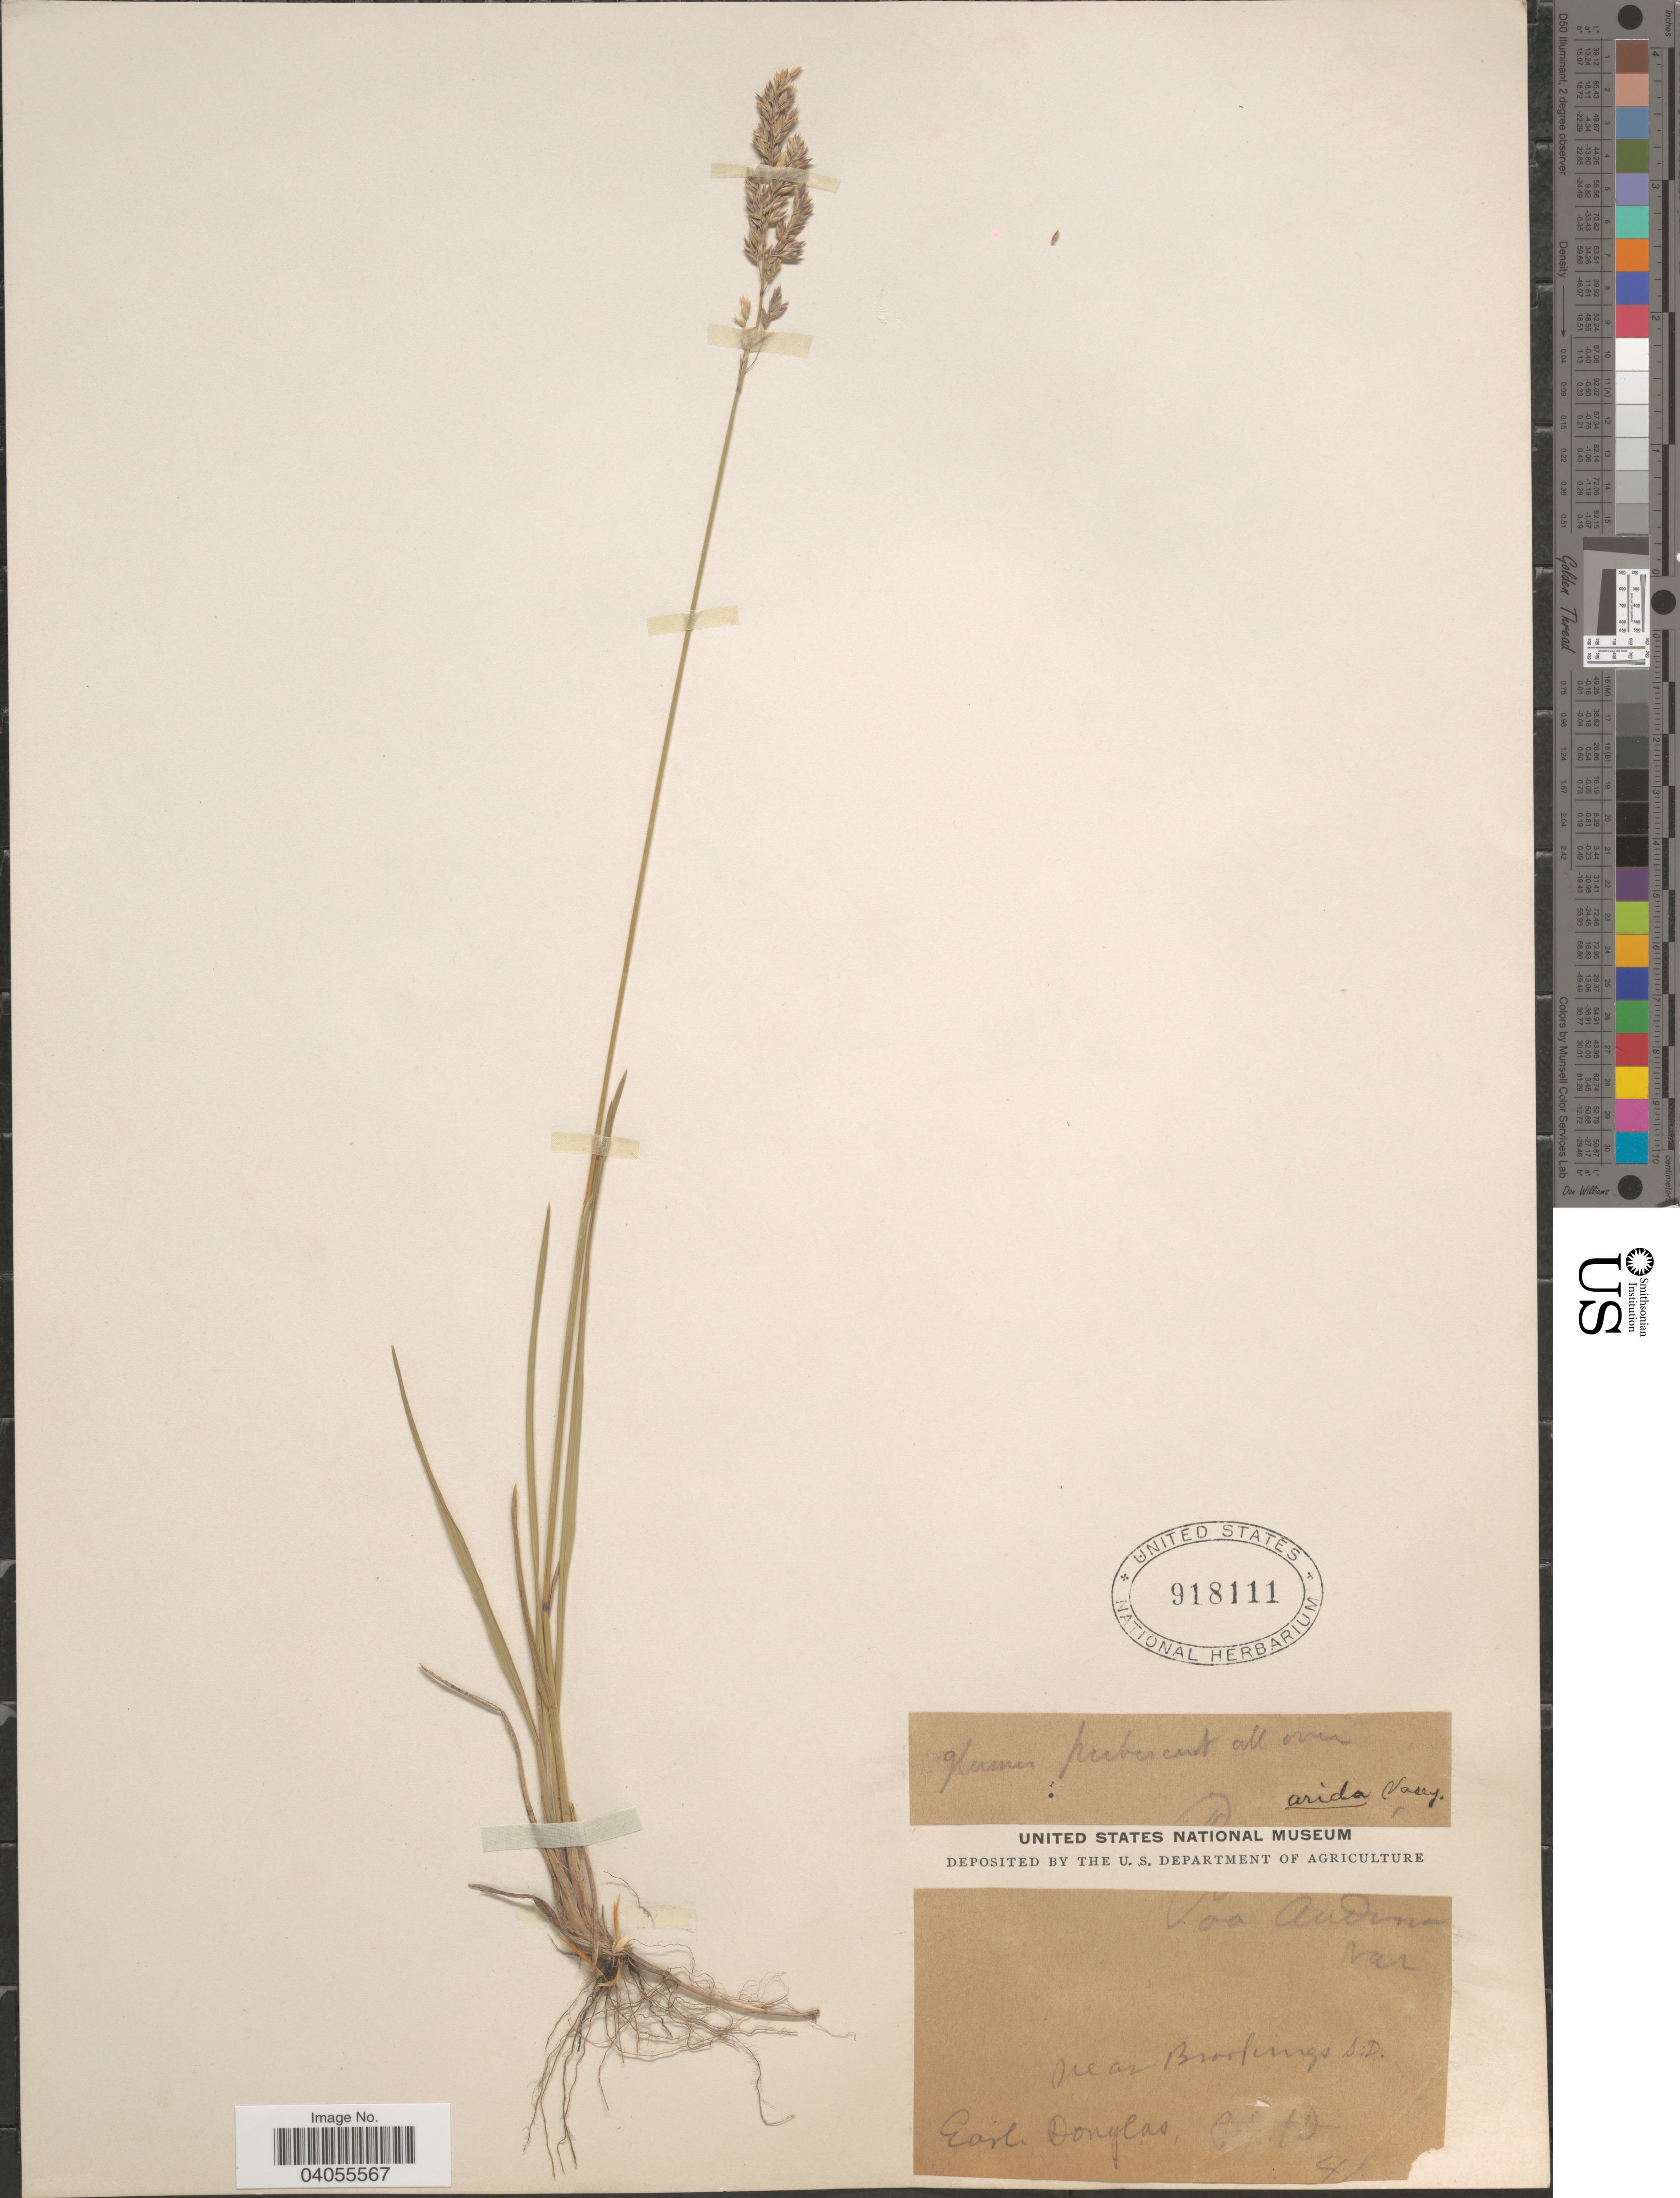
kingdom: Plantae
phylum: Tracheophyta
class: Liliopsida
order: Poales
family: Poaceae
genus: Poa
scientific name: Poa arida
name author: Vasey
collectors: E. M. Douglas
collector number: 41*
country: United States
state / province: South Dakota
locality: Near Brookings.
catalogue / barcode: US 918111